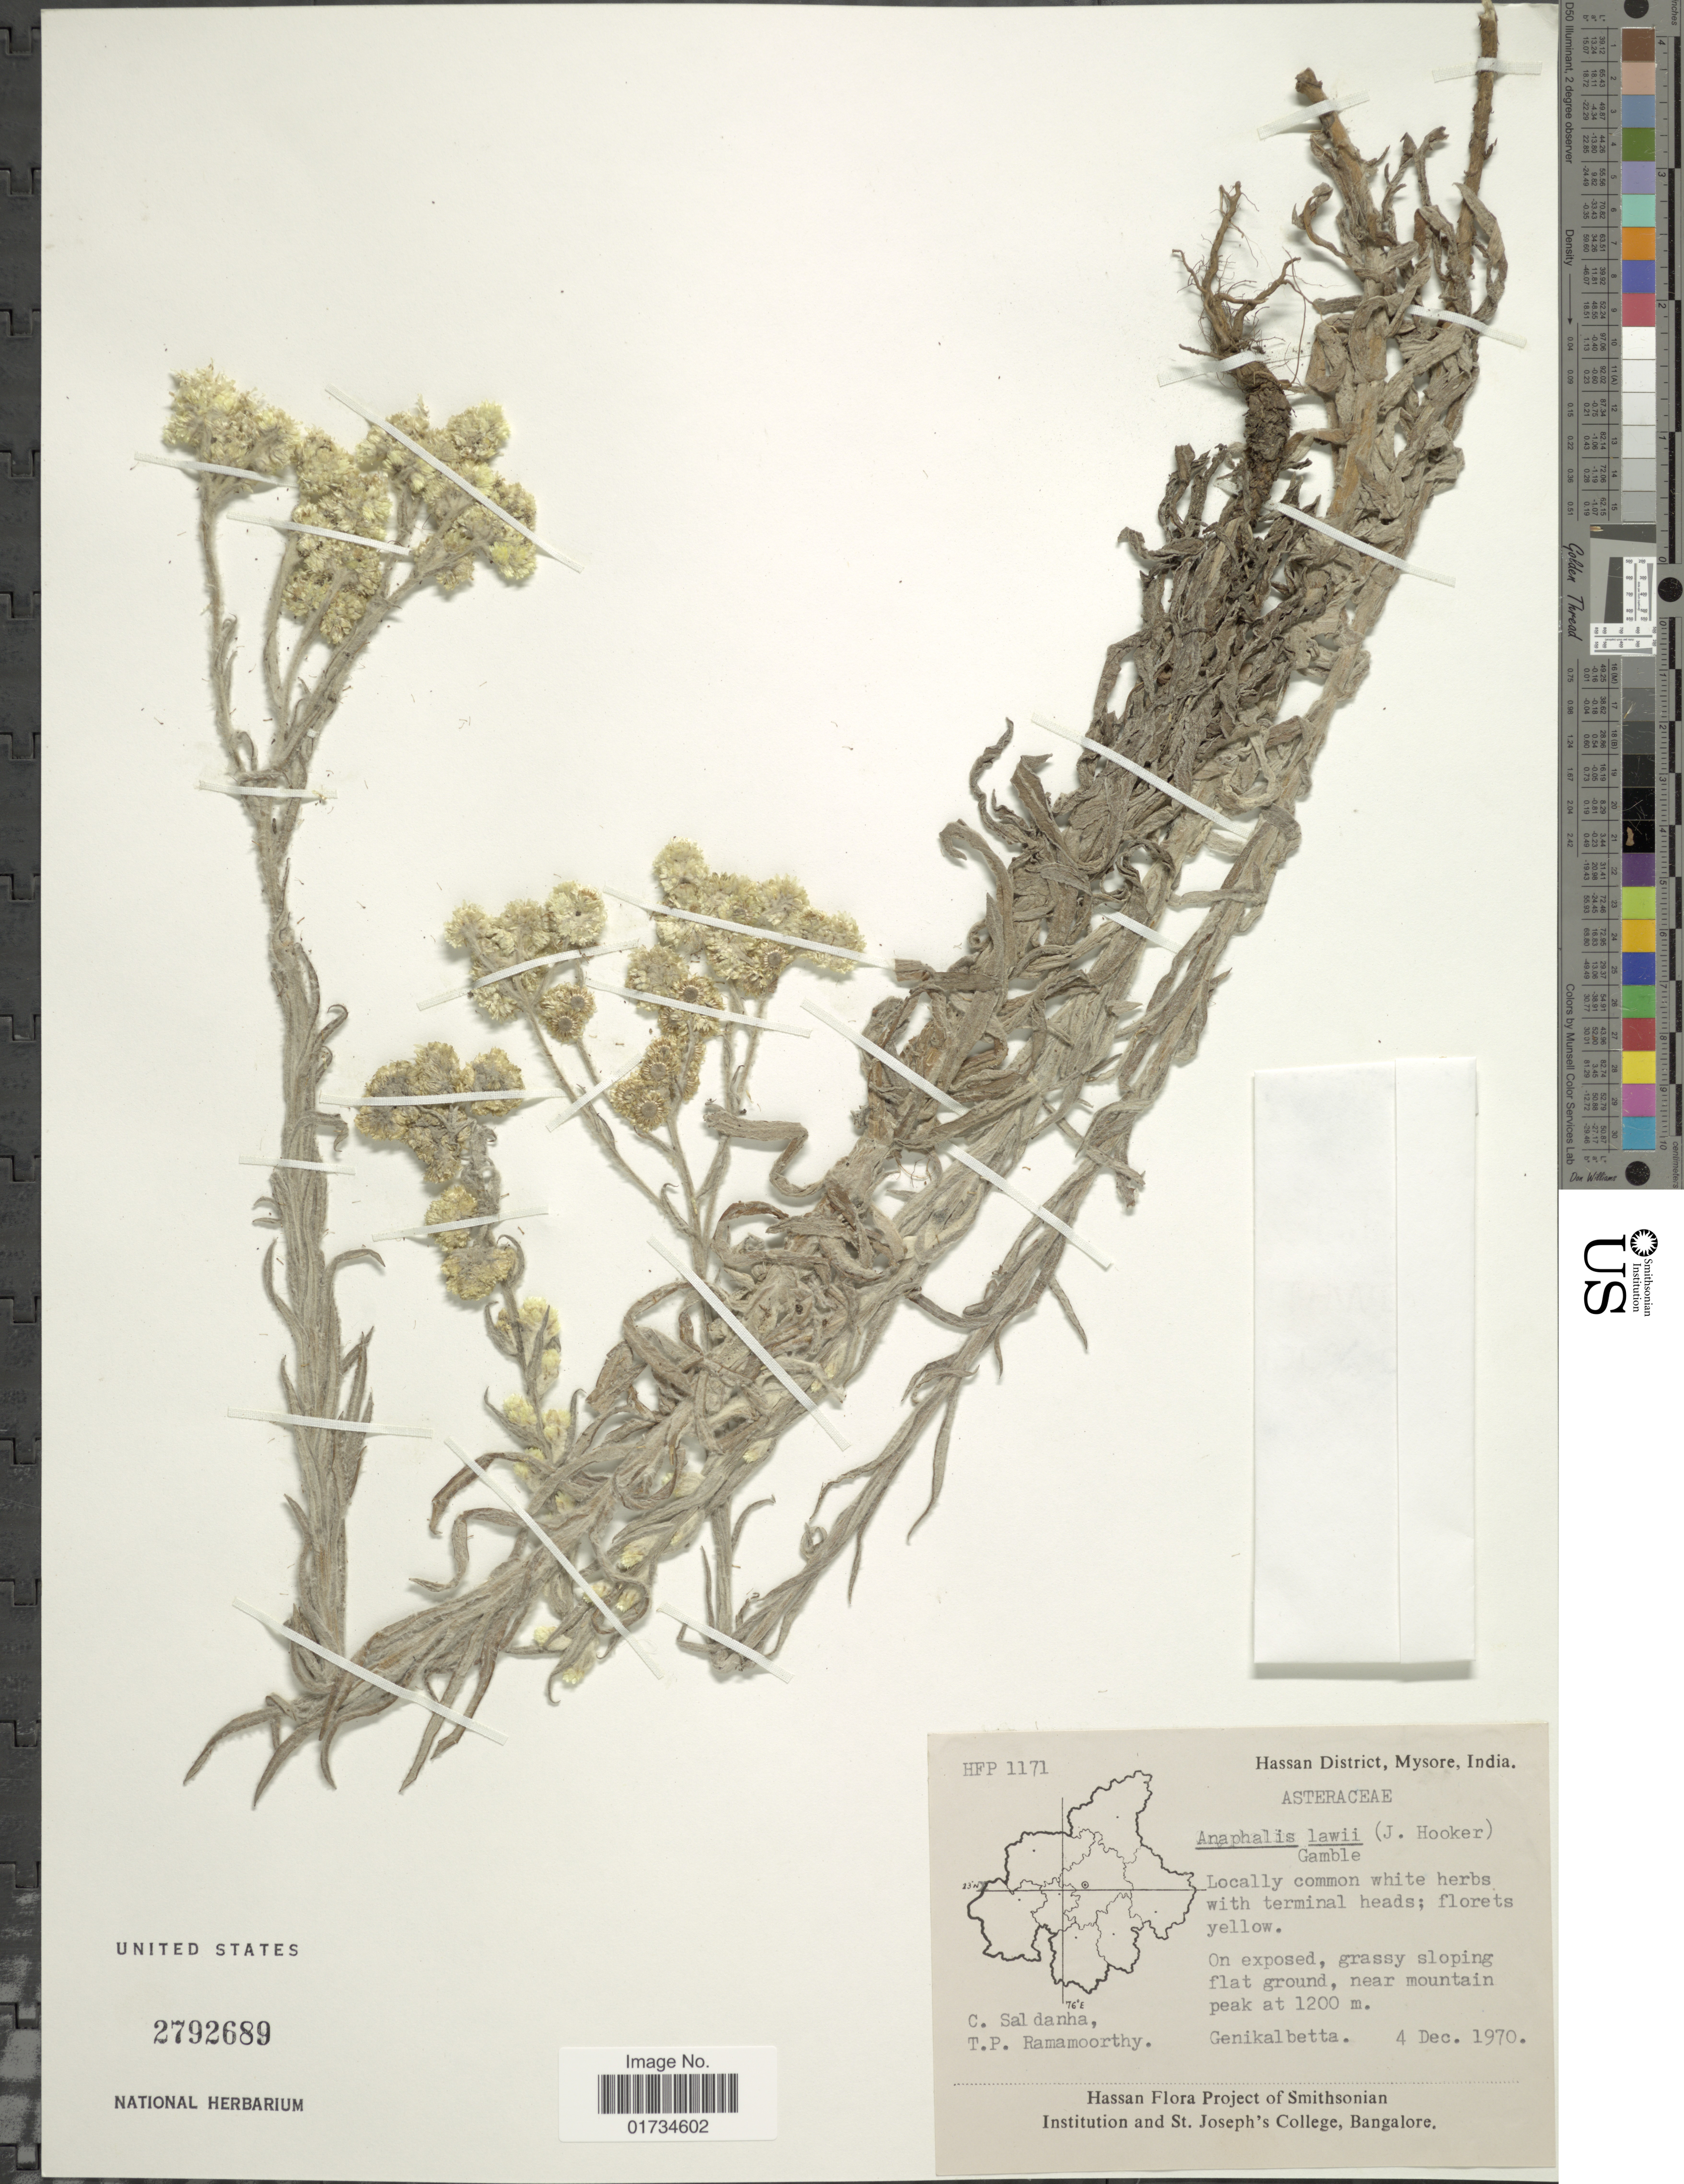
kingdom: Plantae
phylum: Tracheophyta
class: Magnoliopsida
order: Asterales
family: Asteraceae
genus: Anaphalis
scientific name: Anaphalis lawii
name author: (Hook. f.) Gamble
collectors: C. Saldanha & T. P. Ramamoorthy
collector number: HFP1171?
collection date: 1970-12-04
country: India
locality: Hassan District, Mysore, India. In the open. On exposed, grassy sloping flat ground, near mountain peak. Genikalbetta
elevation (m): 1200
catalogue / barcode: US 2792689